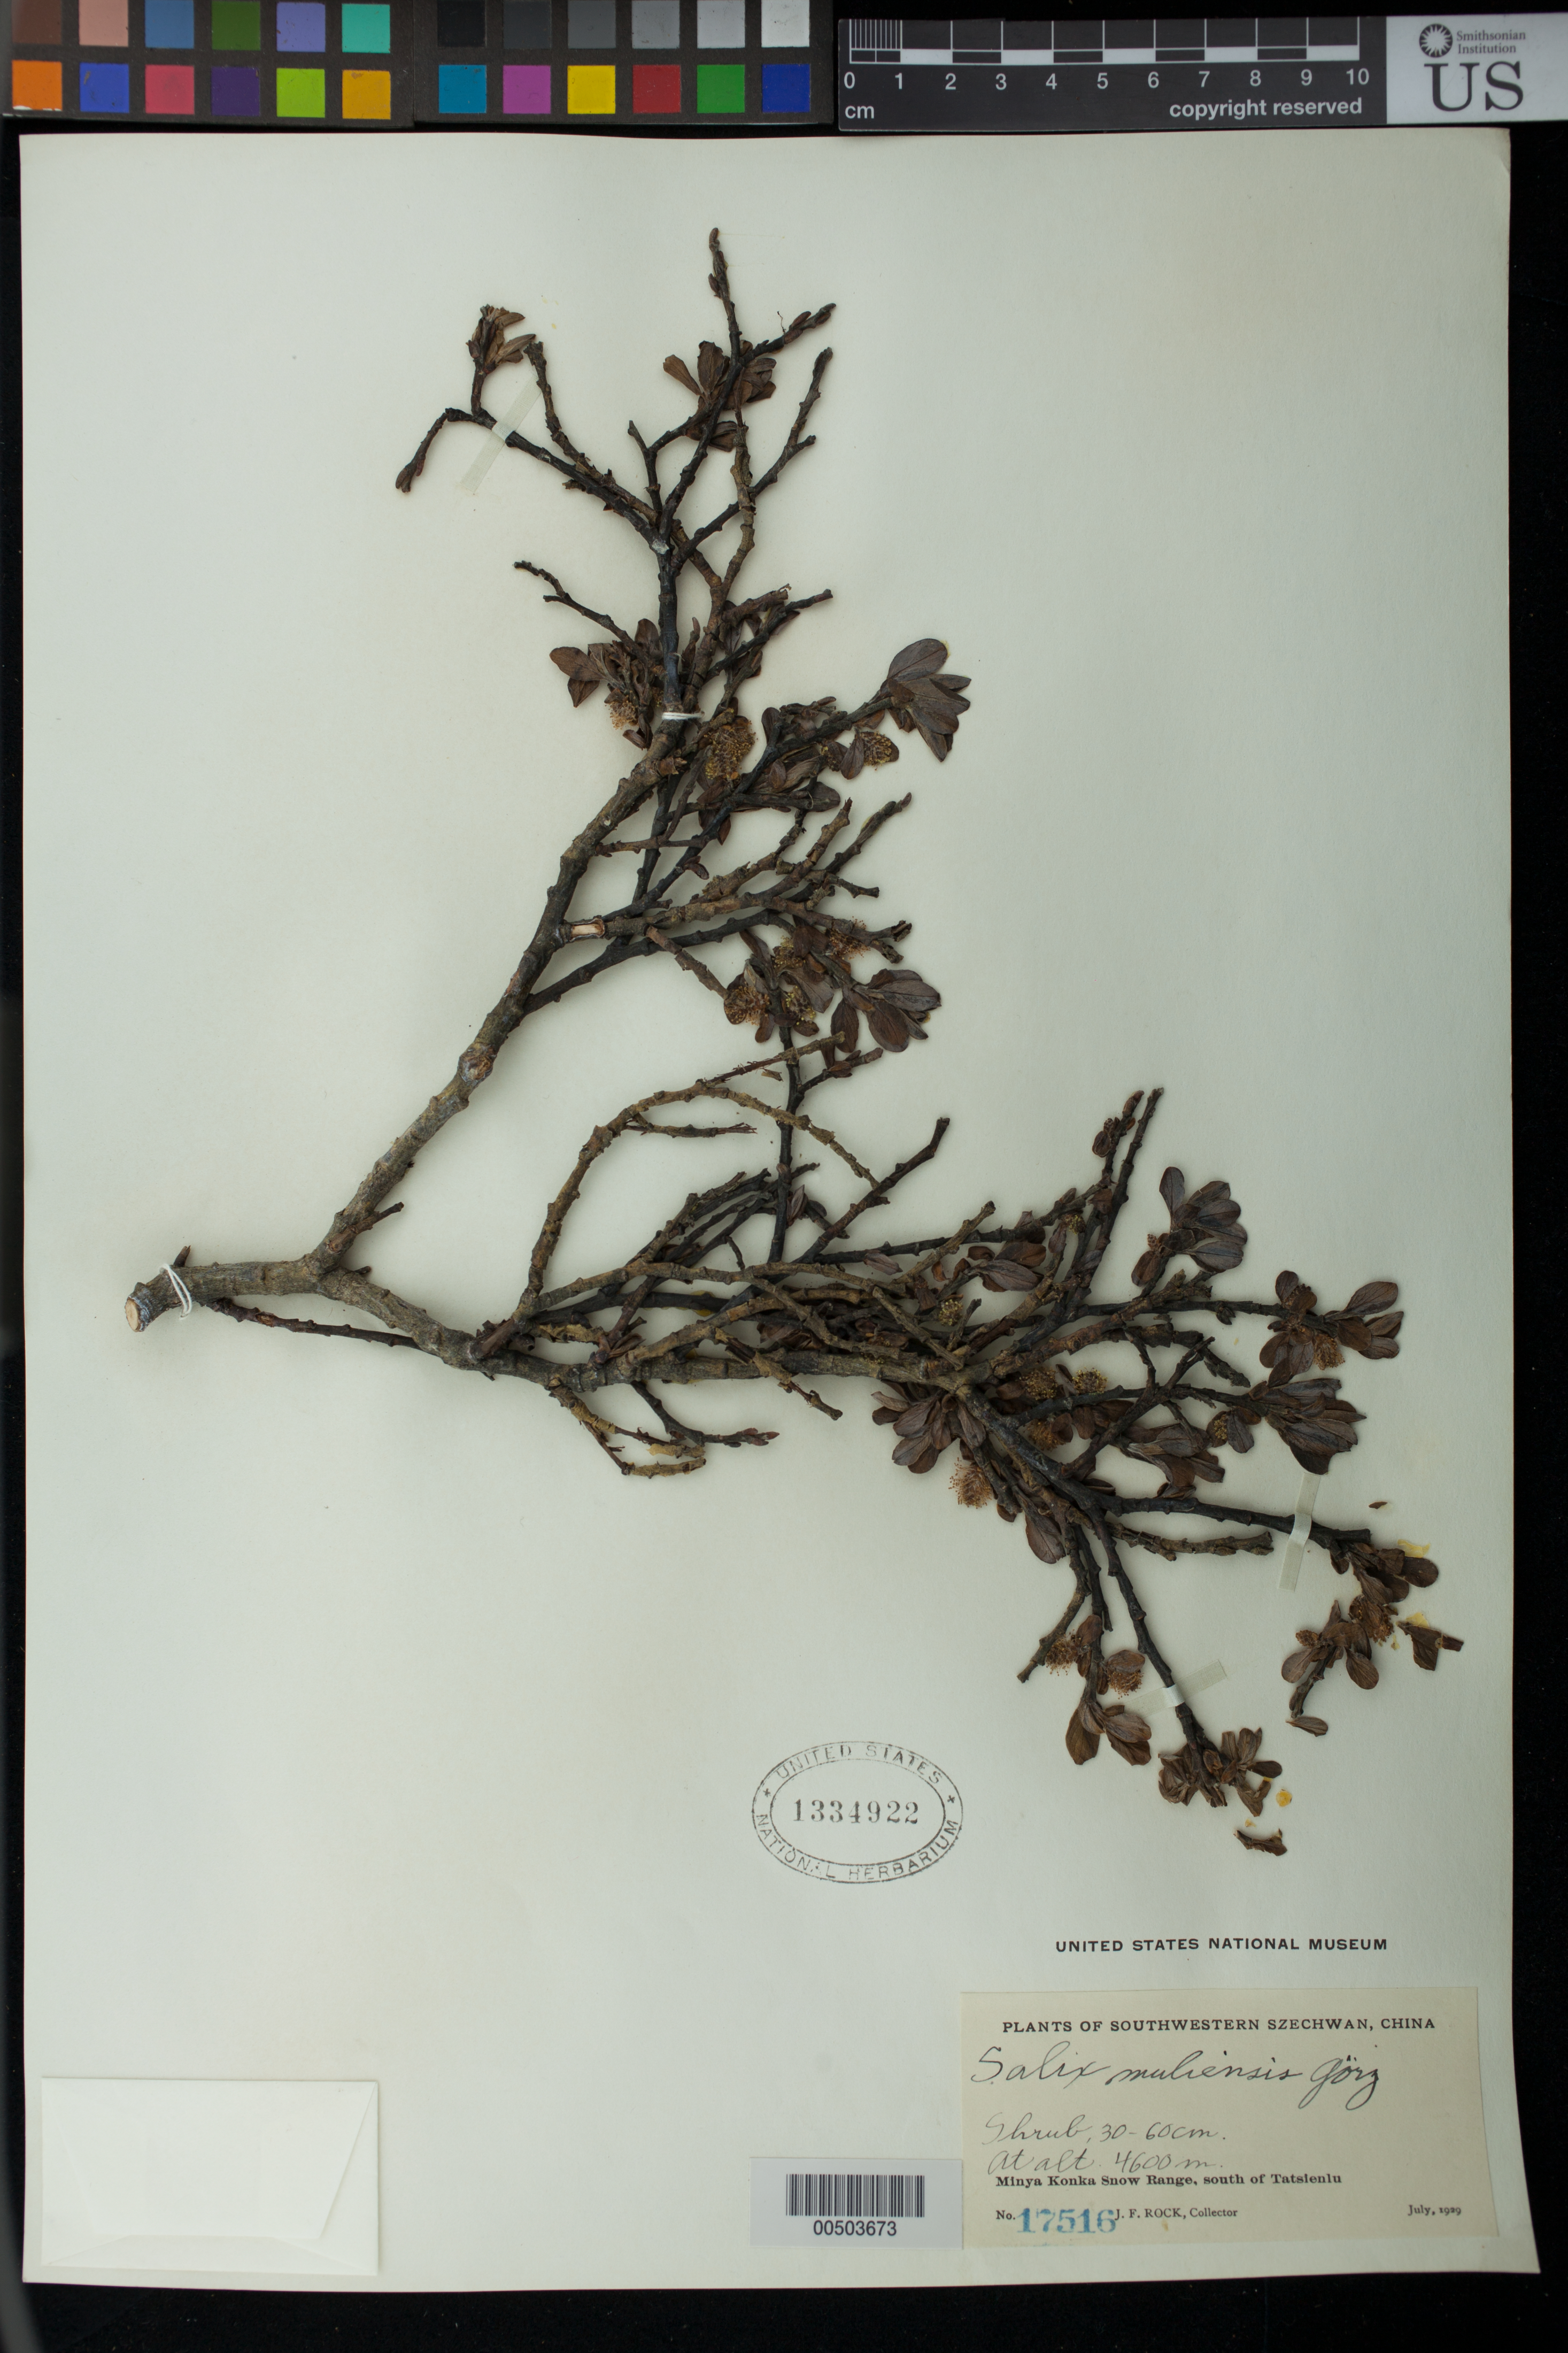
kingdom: Plantae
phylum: Tracheophyta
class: Magnoliopsida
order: Malpighiales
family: Salicaceae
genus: Salix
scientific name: Salix muliensis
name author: Goerz in Rehder & Kobuski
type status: Syntype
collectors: J. F. Rock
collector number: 17516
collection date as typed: Jul 1929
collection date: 1929-07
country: China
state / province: Sichuan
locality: Southwestern Szechwan. Minya Konka Snow Range, south of Tatsienlu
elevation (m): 4600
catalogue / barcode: US 1334922